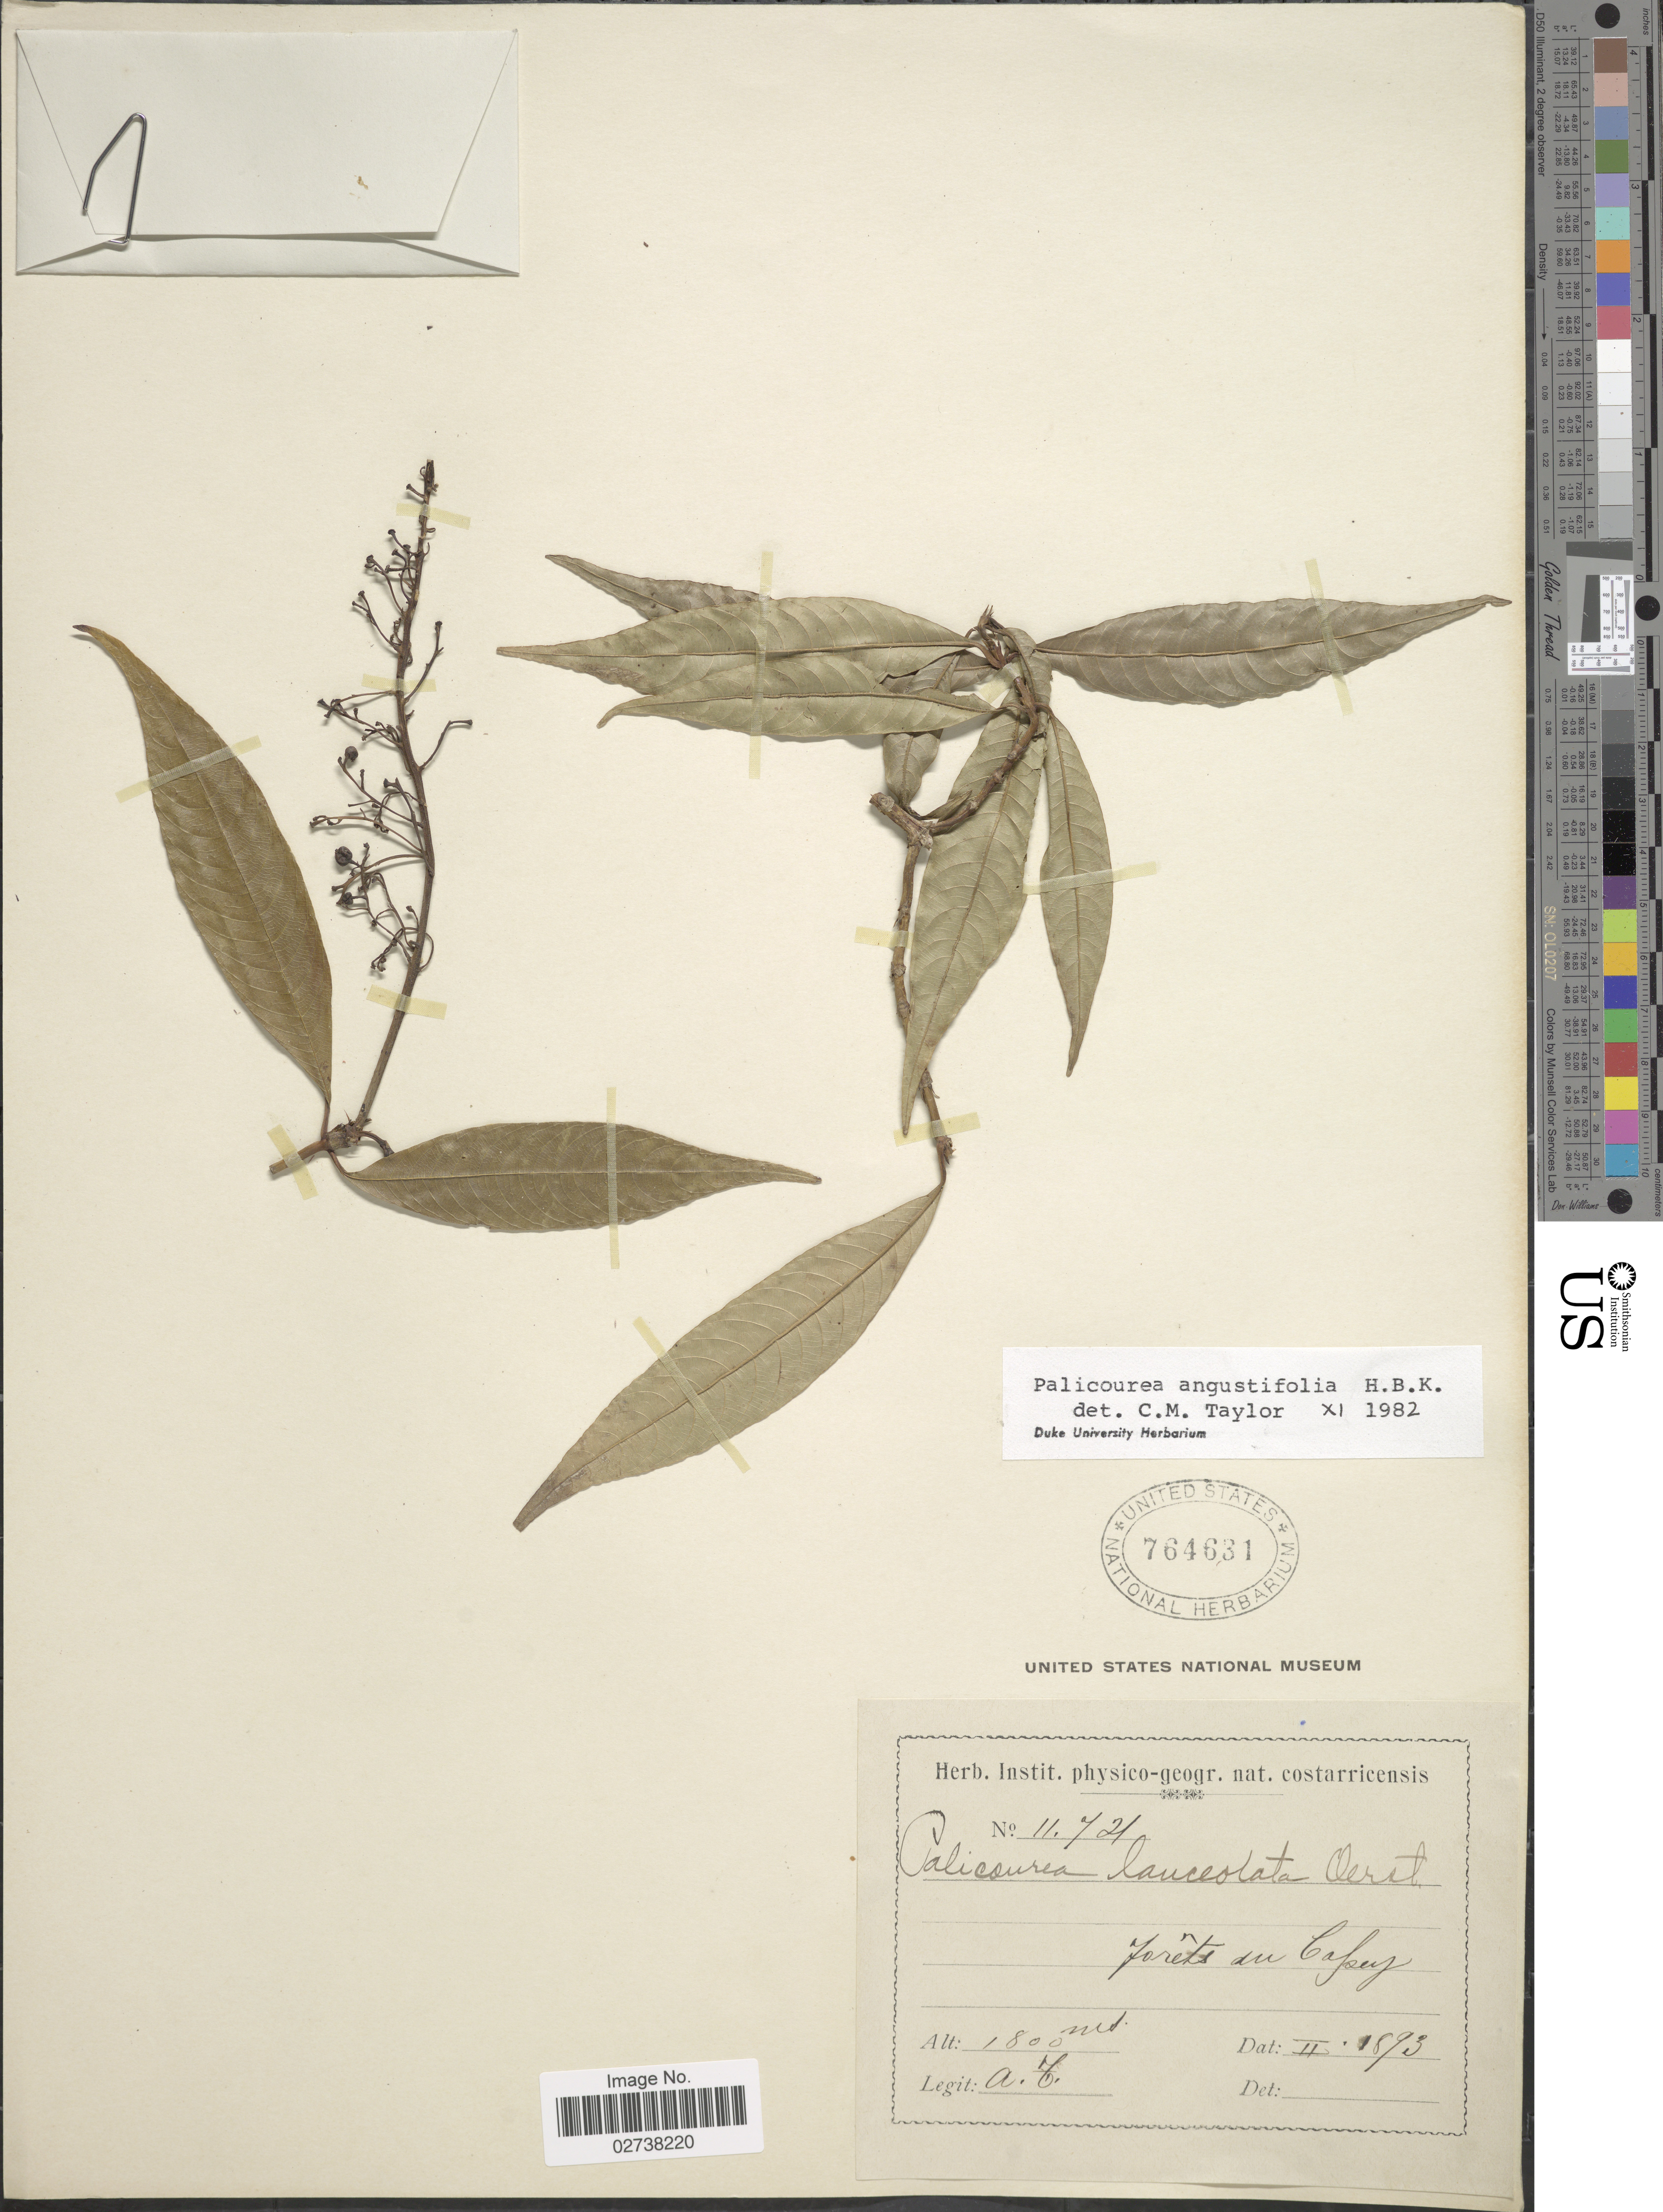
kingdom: Plantae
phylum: Tracheophyta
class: Magnoliopsida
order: Gentianales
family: Rubiaceae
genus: Palicourea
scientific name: Palicourea angustifolia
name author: Kunth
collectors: A. T.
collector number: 11721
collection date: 1893-02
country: Costa Rica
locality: Forêts du Copey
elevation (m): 1800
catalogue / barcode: US 764631